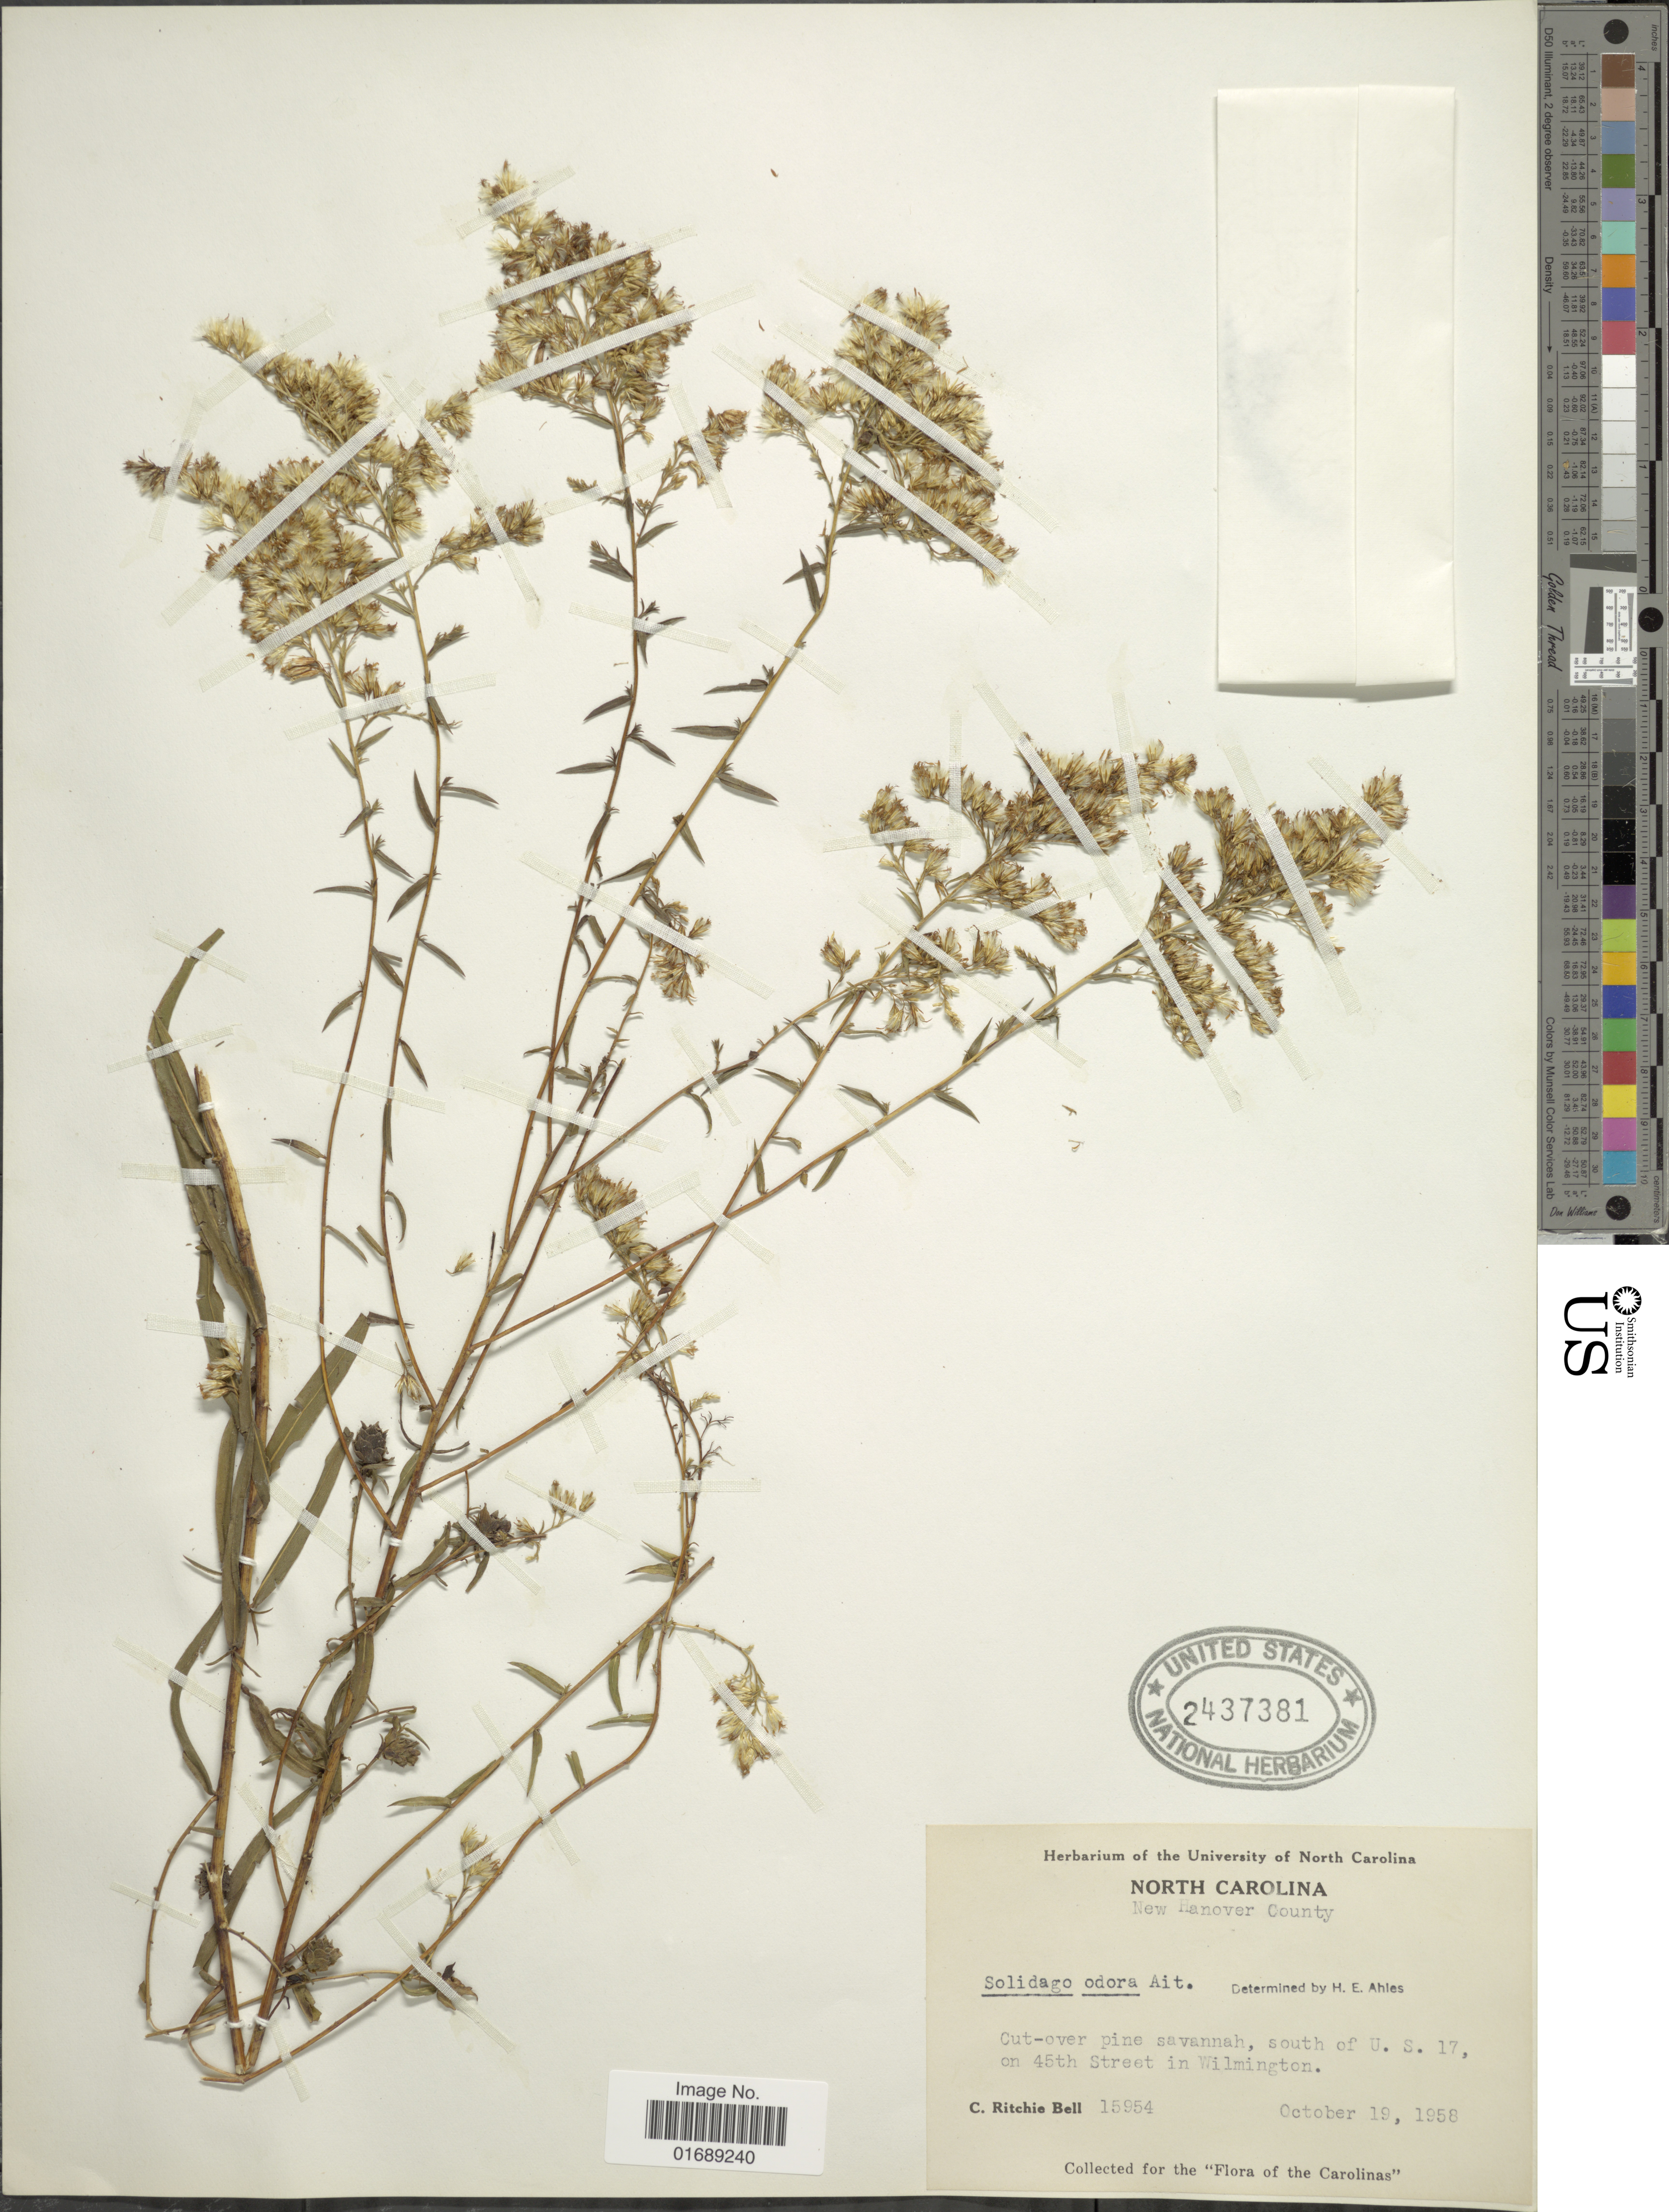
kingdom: Plantae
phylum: Tracheophyta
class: Magnoliopsida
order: Asterales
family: Asteraceae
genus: Solidago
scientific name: Solidago odora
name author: Aiton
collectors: C. R. Bell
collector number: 15954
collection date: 1958-10-19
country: United States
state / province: North Carolina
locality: New Hanover County, south of U.S. 17, on 45th Street in Wilmington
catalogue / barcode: US 2437381